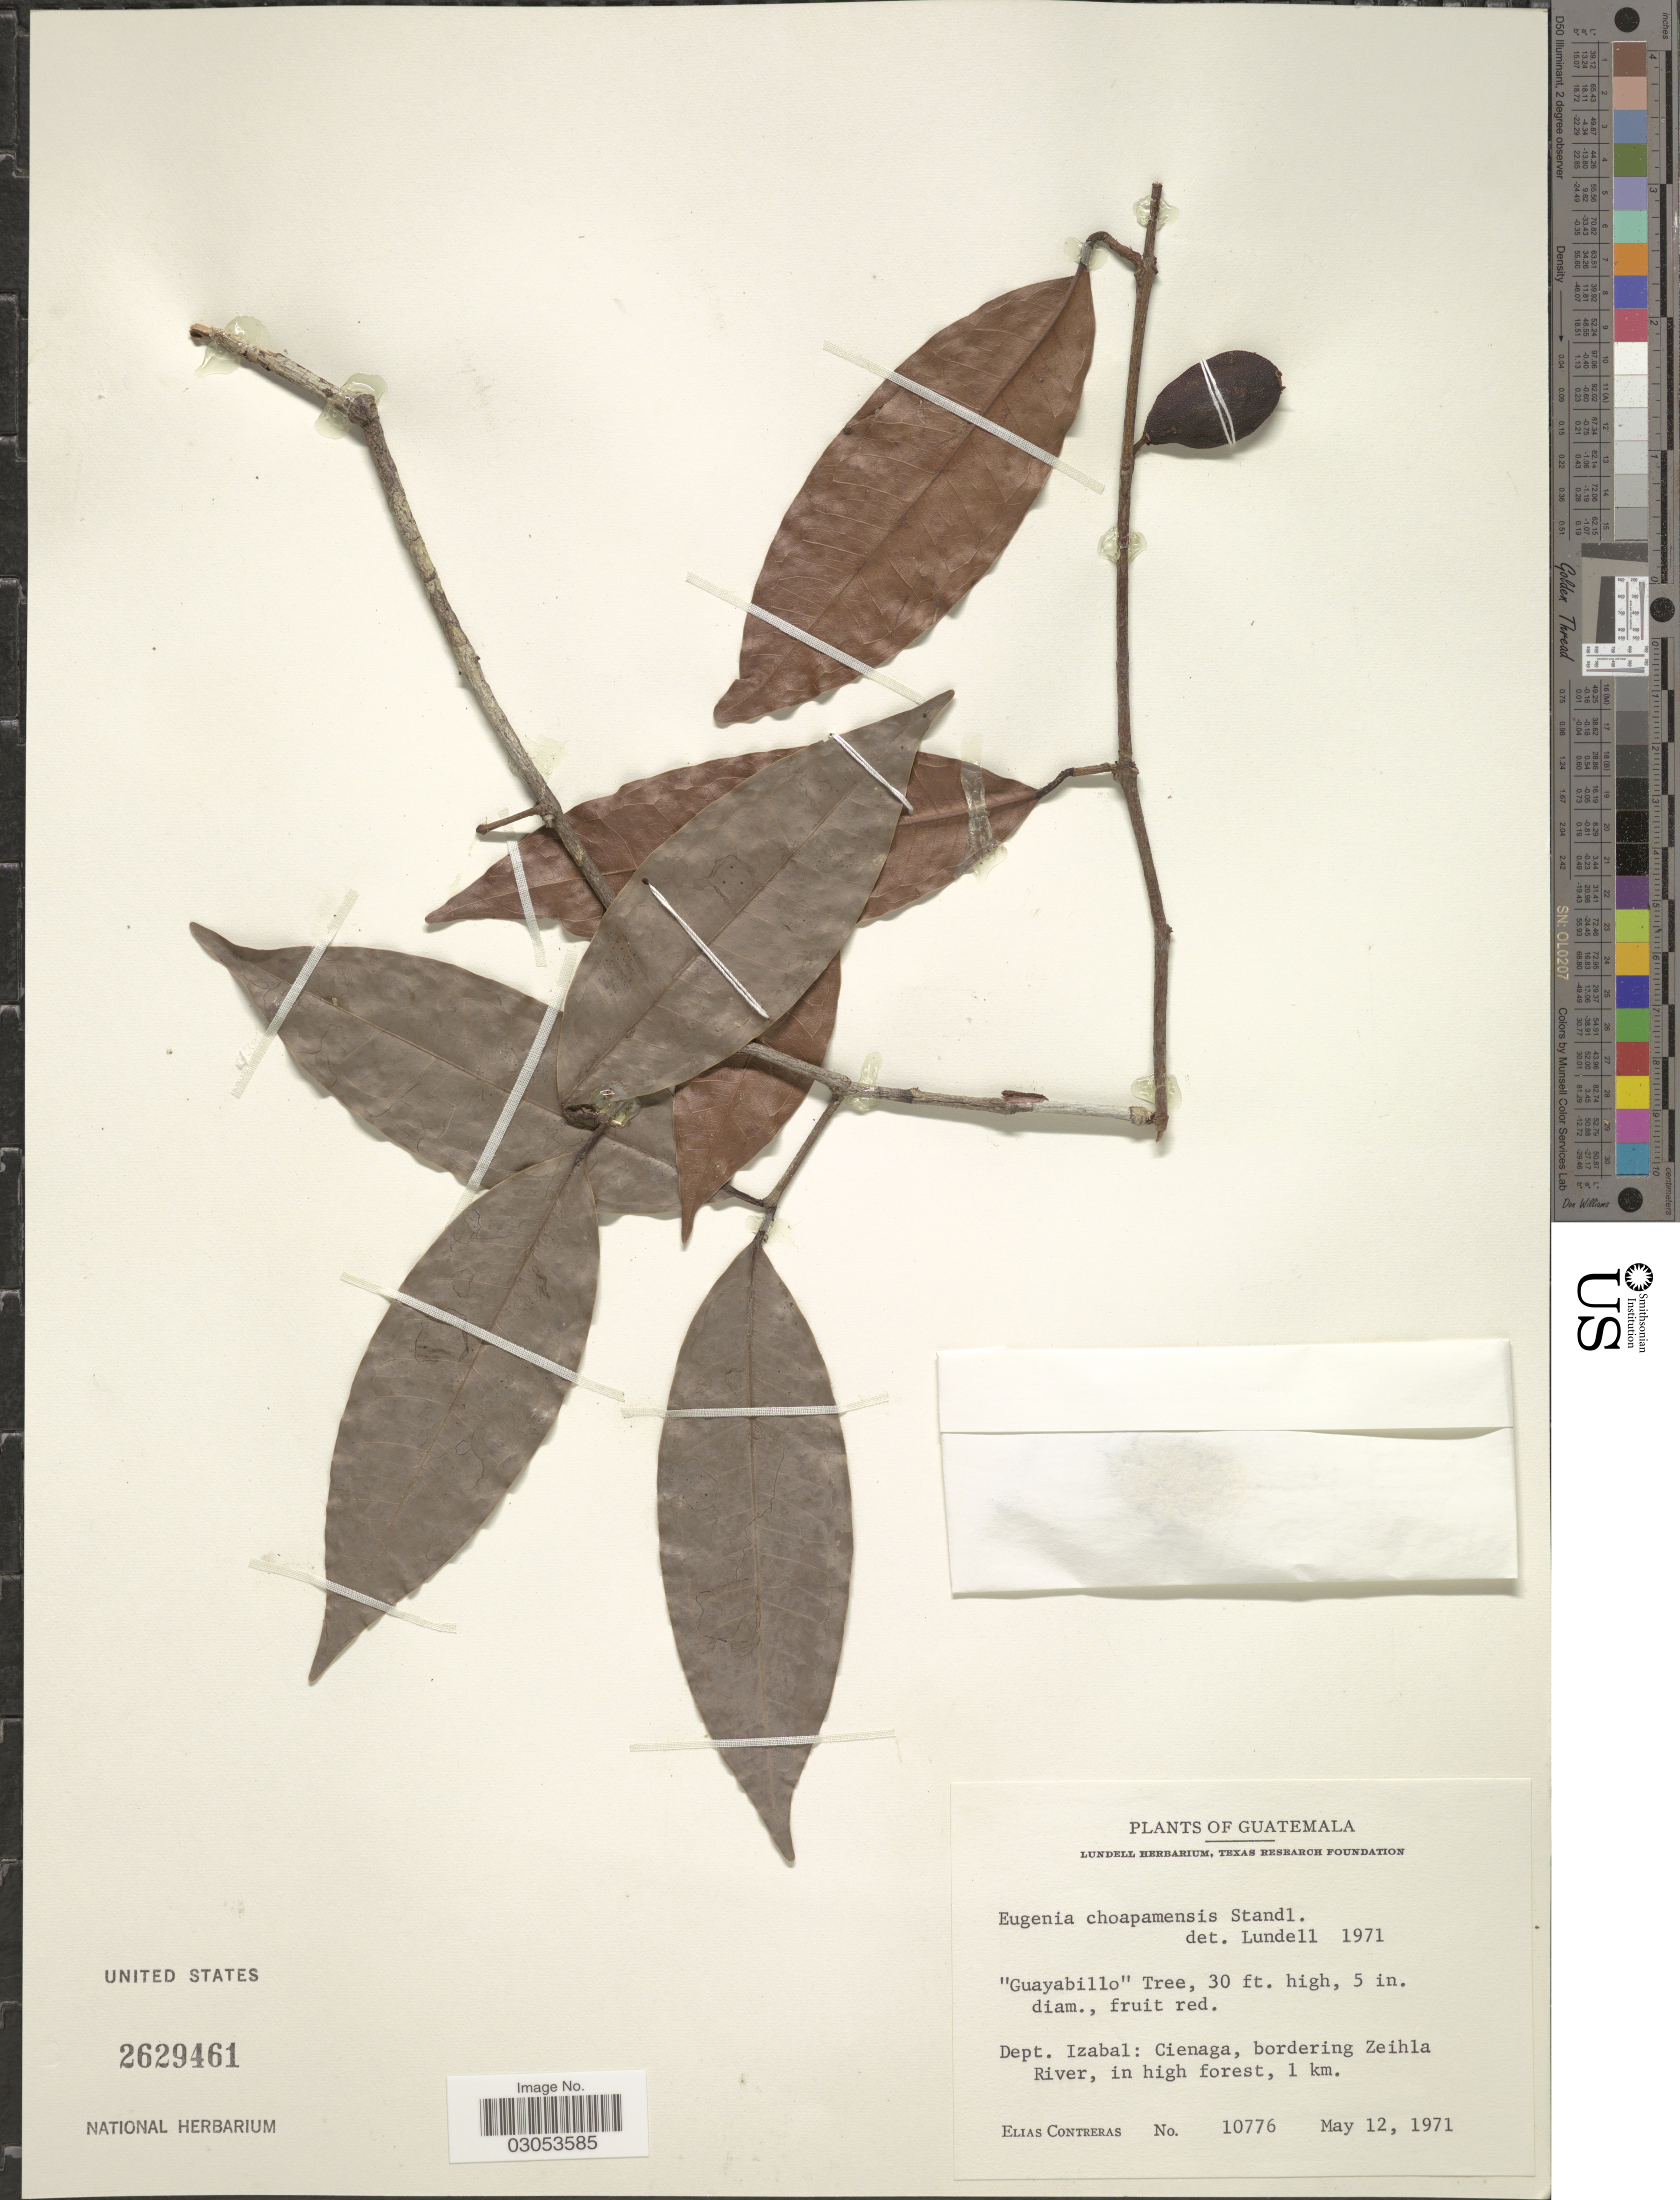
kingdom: Plantae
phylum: Tracheophyta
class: Magnoliopsida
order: Myrtales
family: Myrtaceae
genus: Eugenia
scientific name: Eugenia choapamensis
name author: Standl.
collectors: E. Contreras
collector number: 10776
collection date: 1971-05-12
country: Guatemala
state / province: Izabal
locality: Dept. Izabal: Cienaga, bordering Zeihla River, in high forest, 1 km.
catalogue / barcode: US 2629461